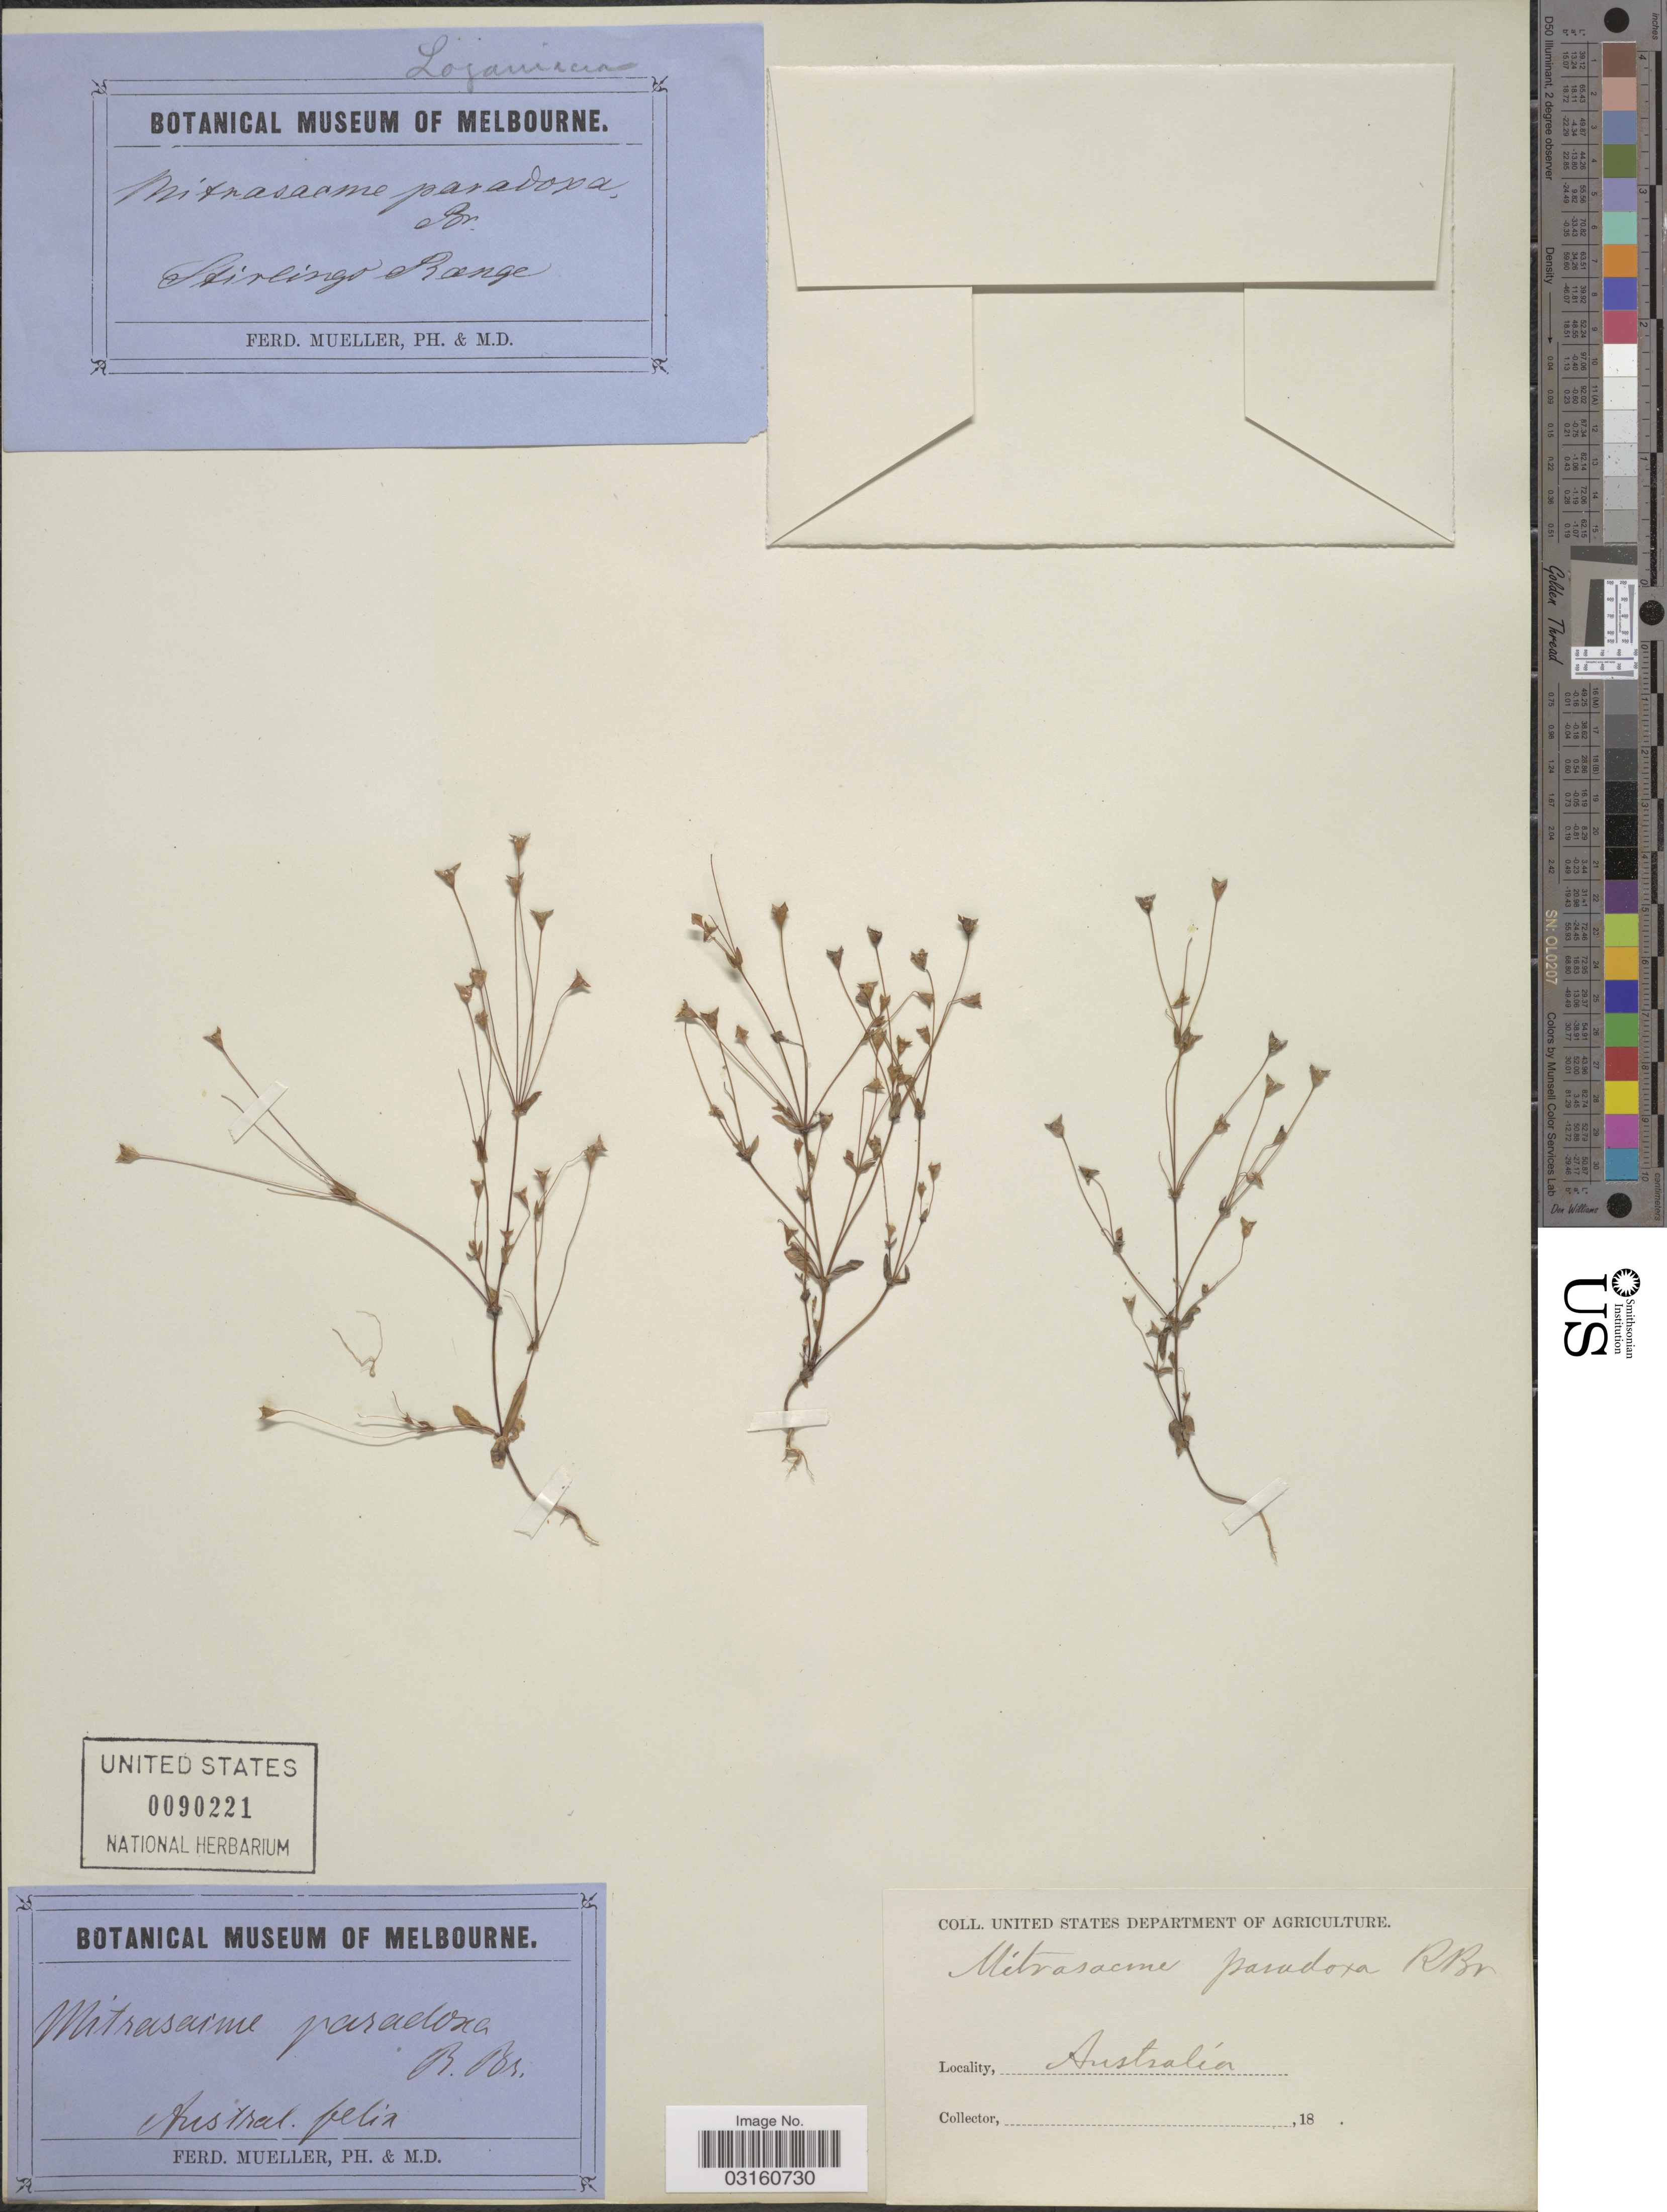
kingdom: Plantae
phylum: Tracheophyta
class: Magnoliopsida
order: Gentianales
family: Loganiaceae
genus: Phyllangium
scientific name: Phyllangium paradoxum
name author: (R. Br.) Dunlop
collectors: F. Mueller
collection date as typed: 18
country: Australia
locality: Austral. felix. Stirlings Range.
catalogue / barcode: US 90221